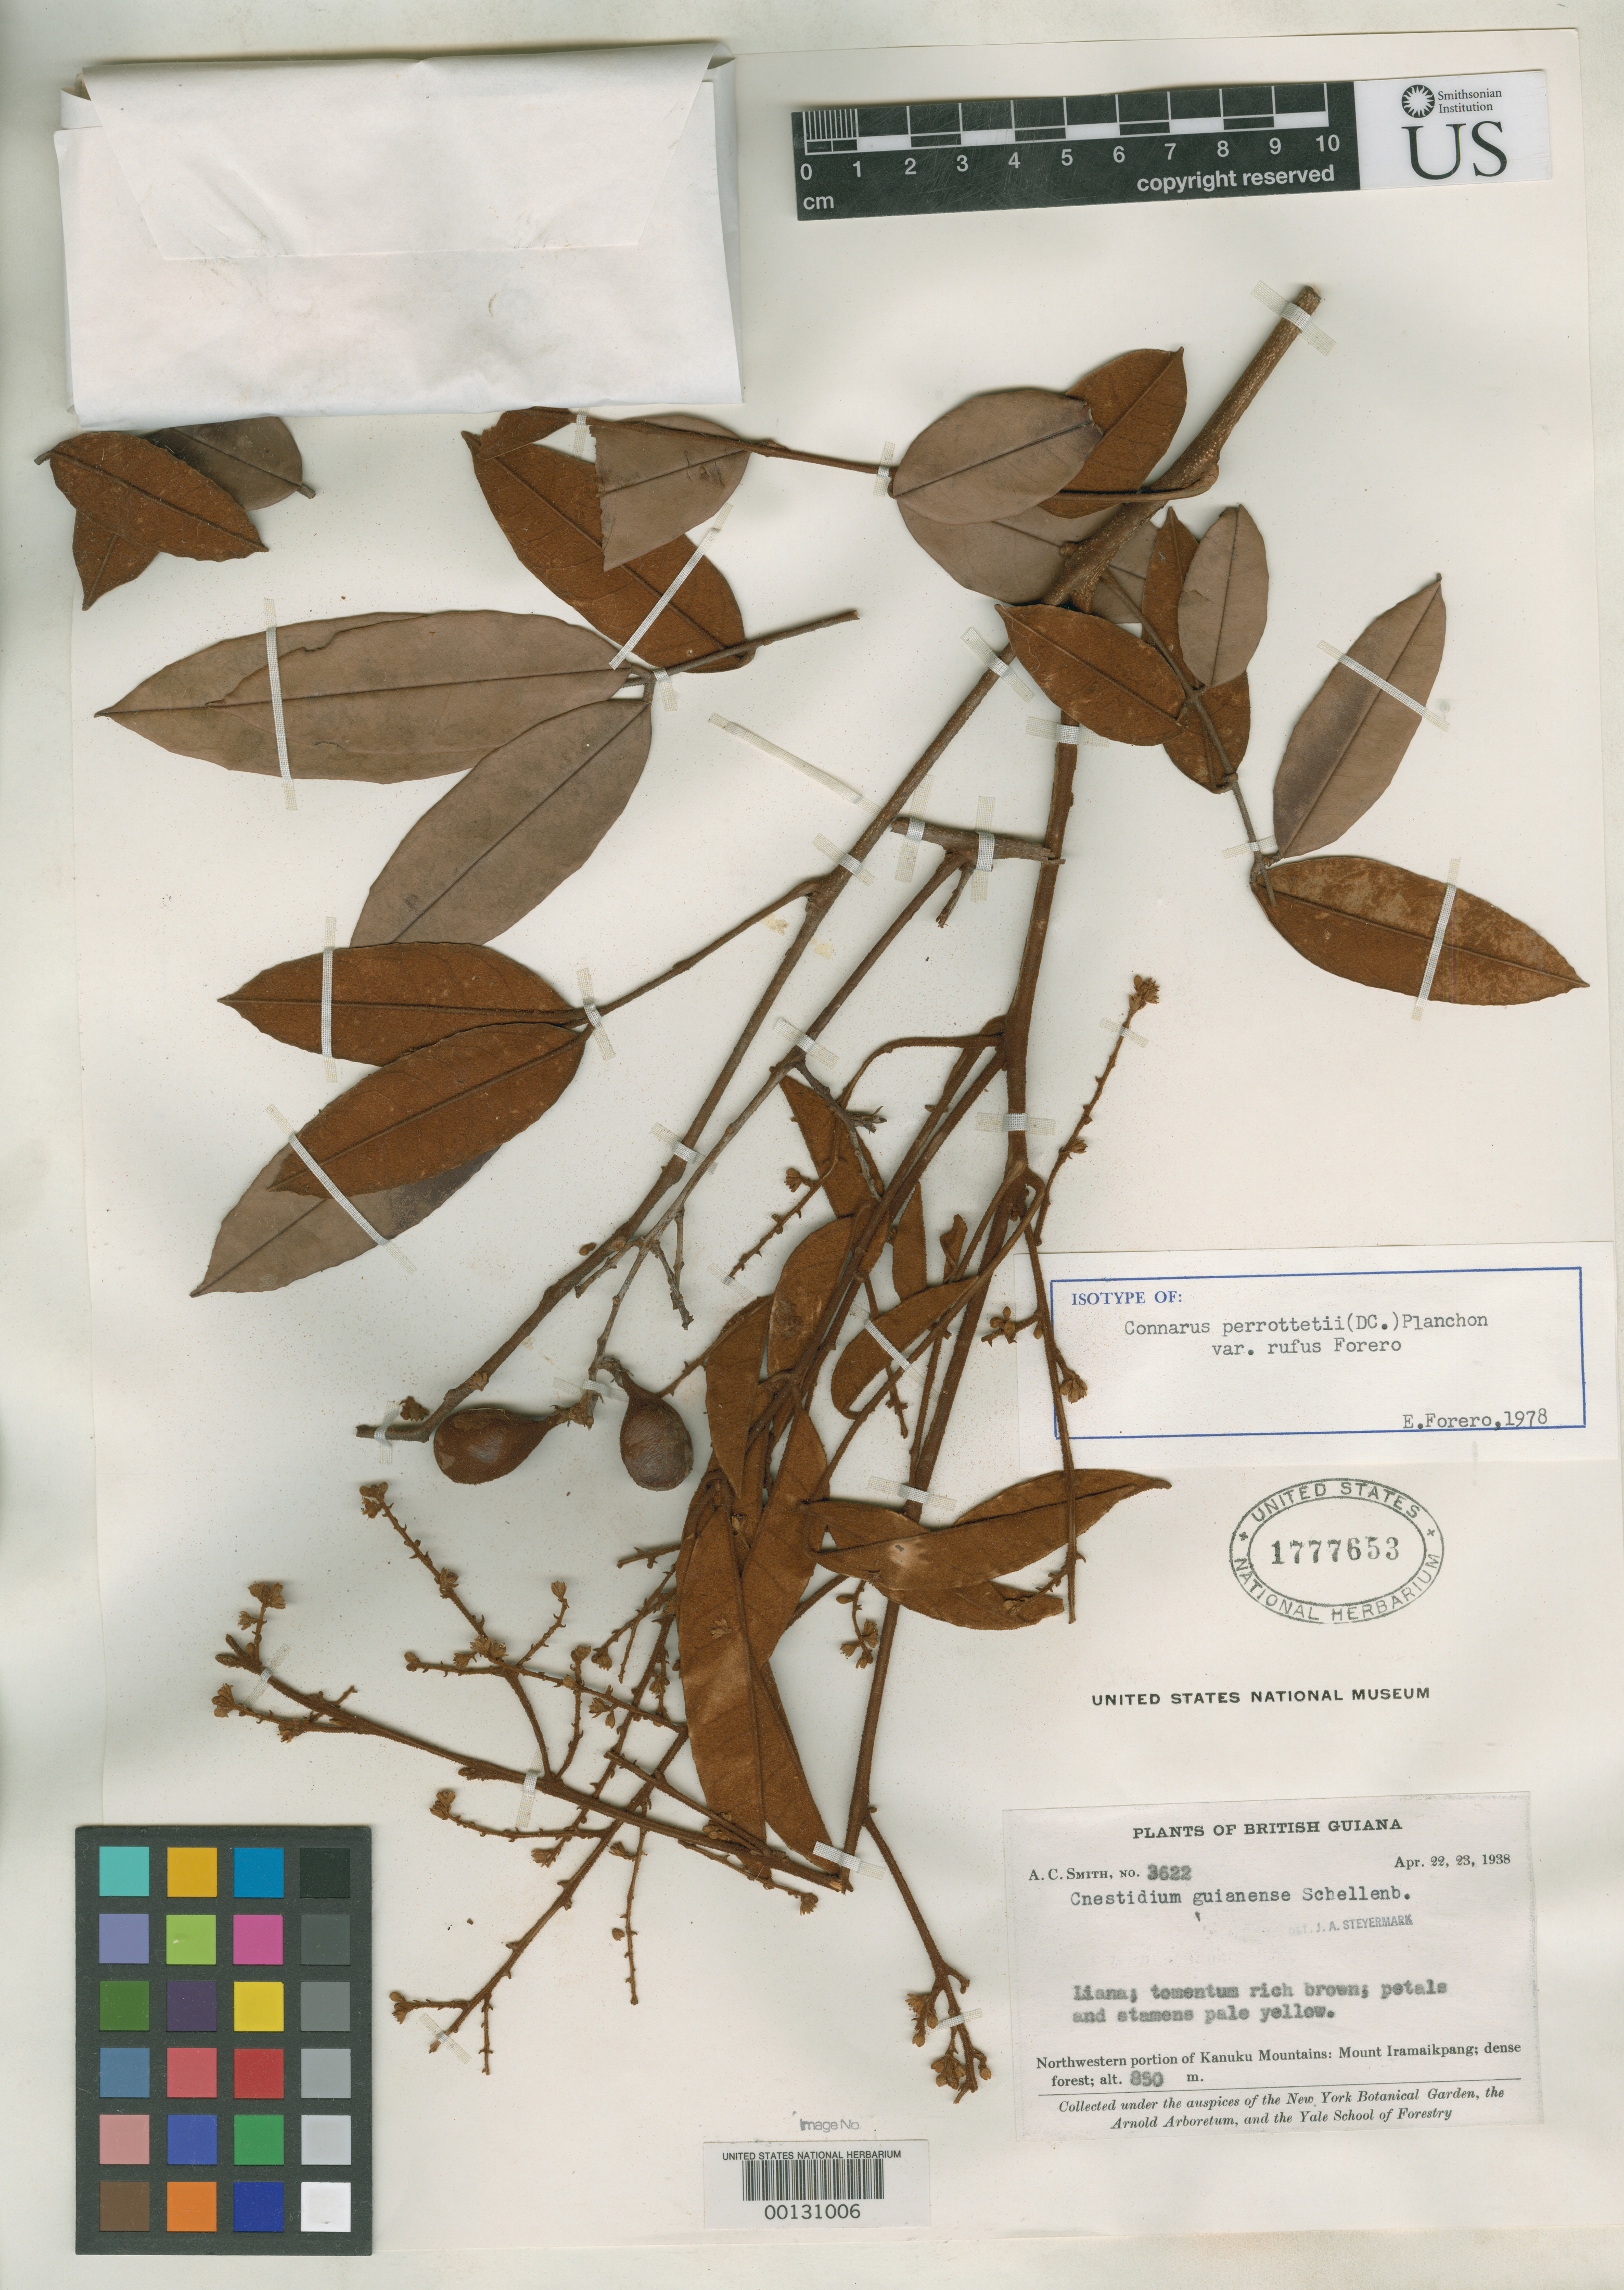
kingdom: Plantae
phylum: Tracheophyta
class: Magnoliopsida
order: Oxalidales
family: Connaraceae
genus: Connarus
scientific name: Connarus perrottetii var. rufus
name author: Forero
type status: Isotype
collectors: A. C. Smith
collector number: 3622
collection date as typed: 22 Apr 1938 to 23 Apr 1938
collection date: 1938-04-22/1938-04-23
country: Guyana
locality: Northwest Kanuku Mts., Mount Iramaikpangi.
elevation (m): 850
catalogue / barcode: US 1777653